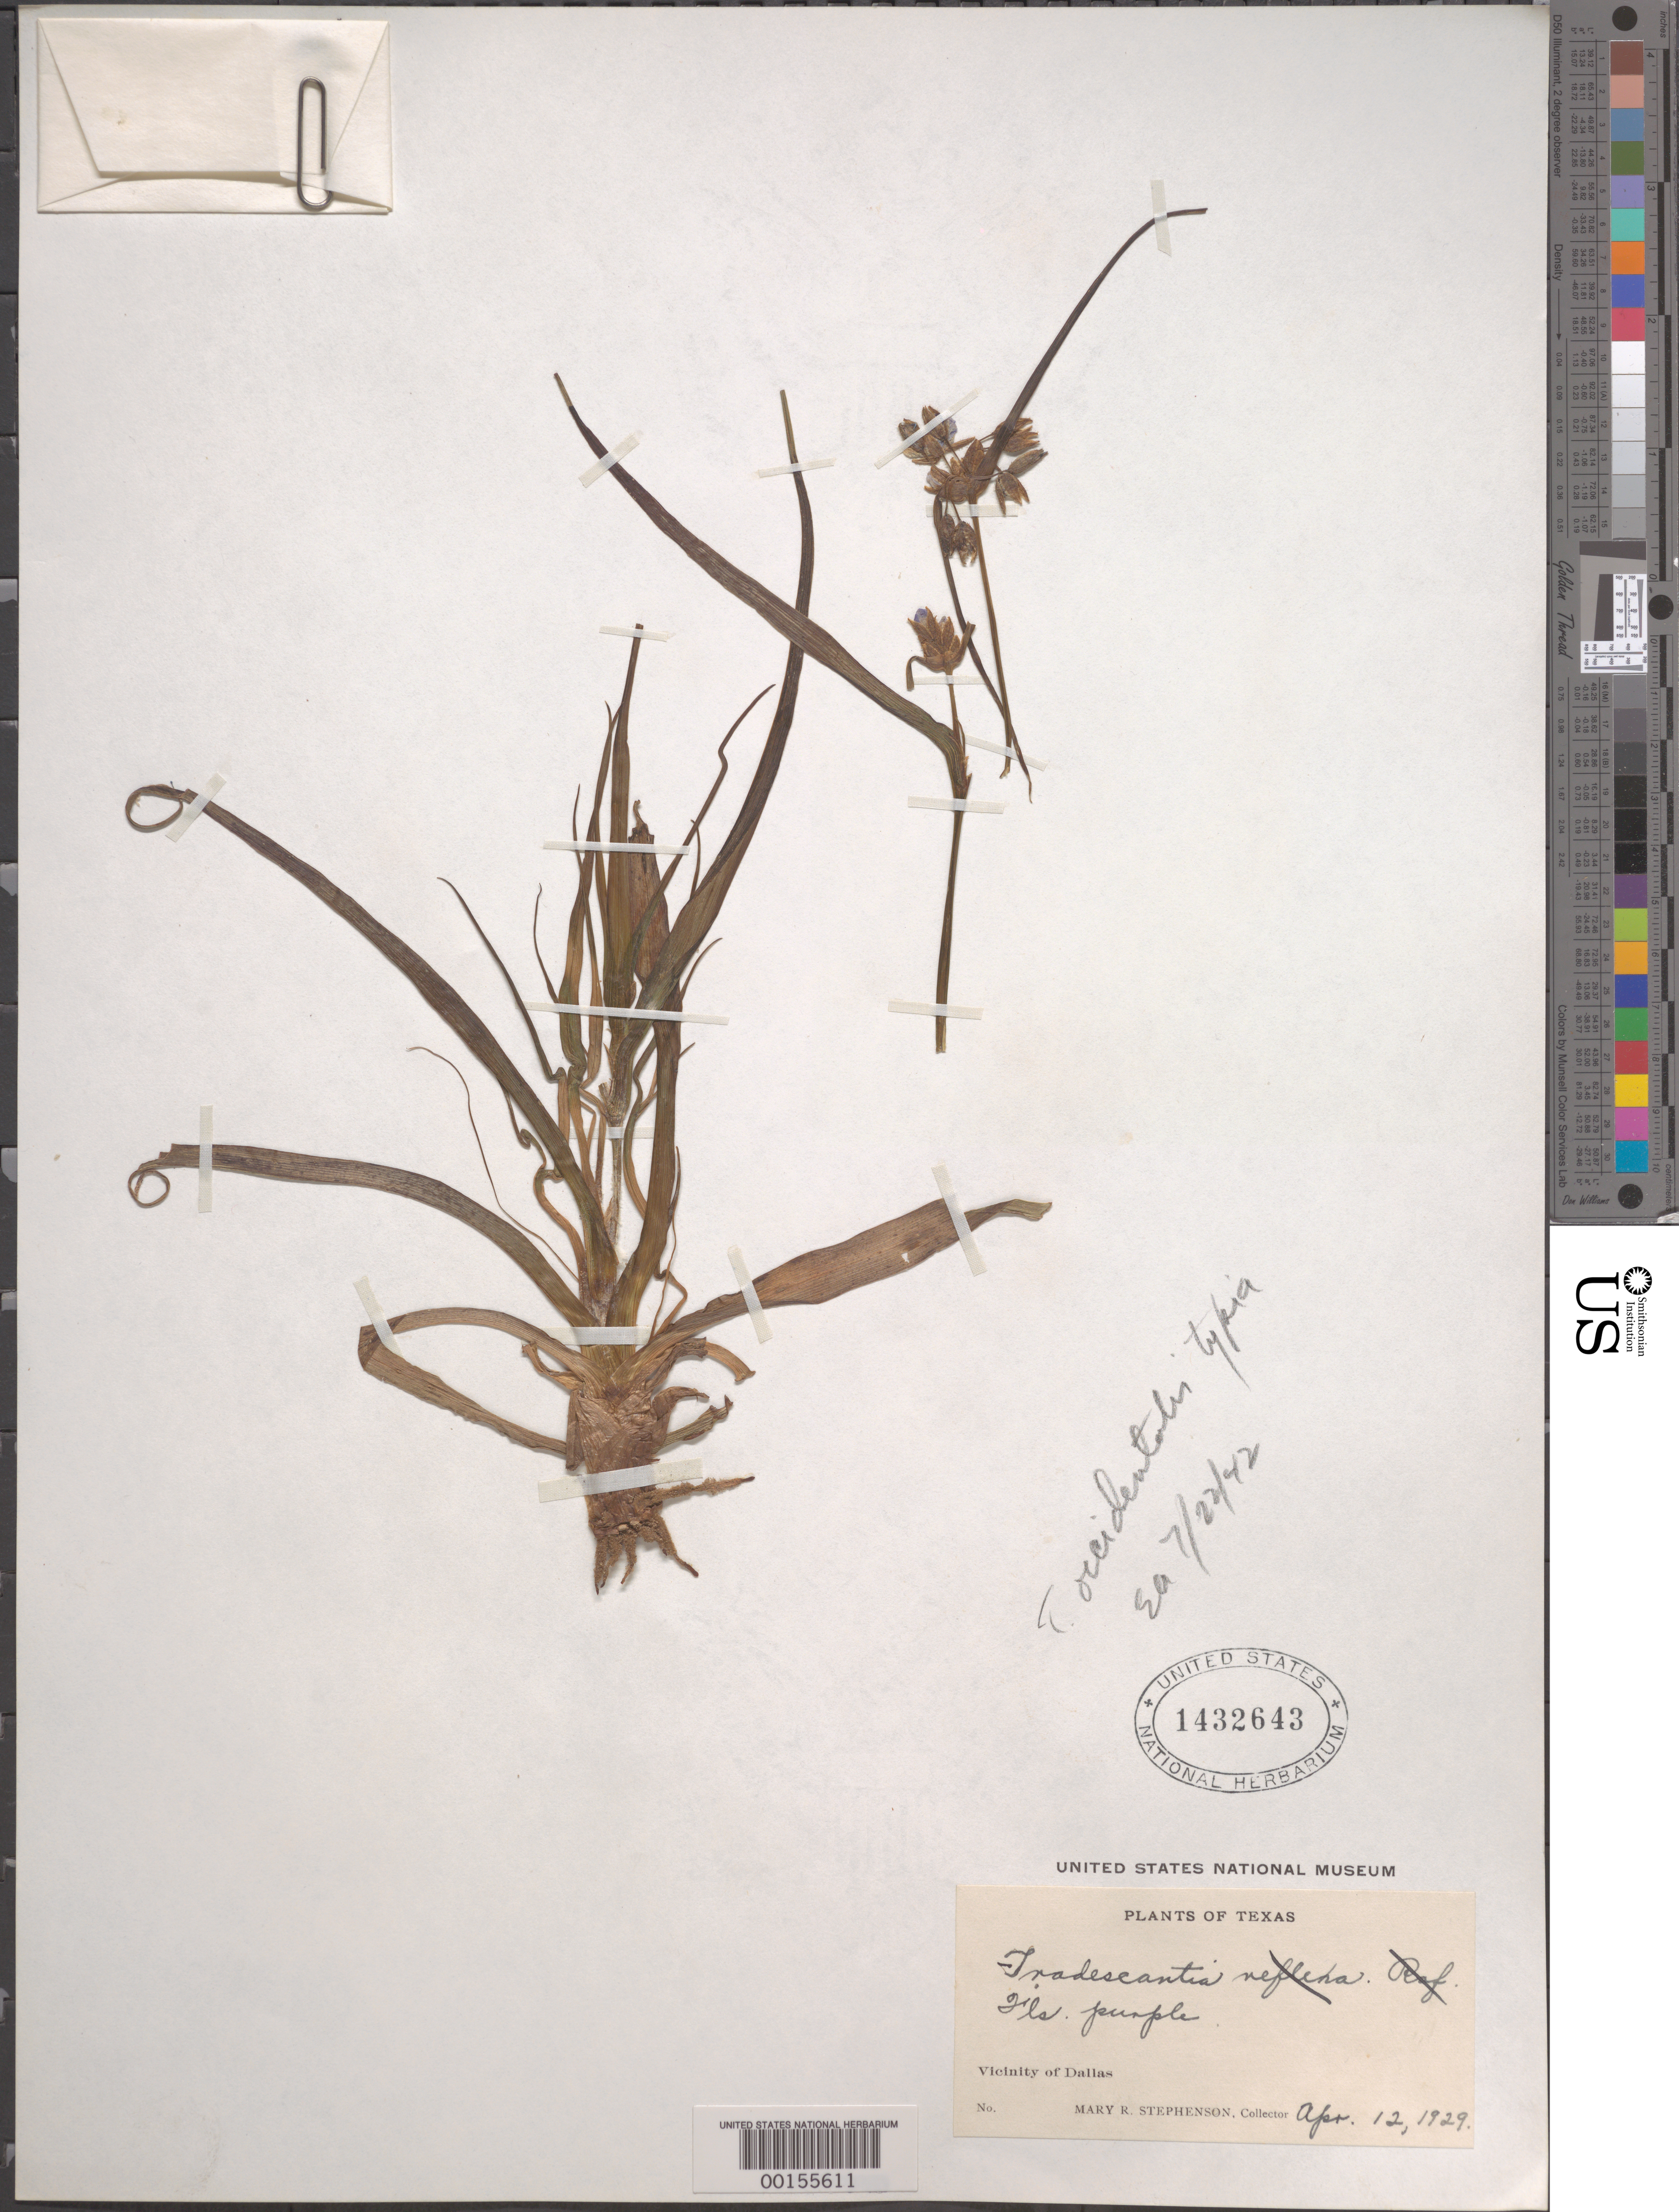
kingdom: Plantae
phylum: Tracheophyta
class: Liliopsida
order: Commelinales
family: Commelinaceae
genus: Tradescantia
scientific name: Tradescantia occidentalis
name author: (Britton) Smyth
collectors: M. R. Stephenson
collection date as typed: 12 Apr 1929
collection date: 1929-04-12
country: United States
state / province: Texas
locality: Near dallas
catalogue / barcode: US 1432643